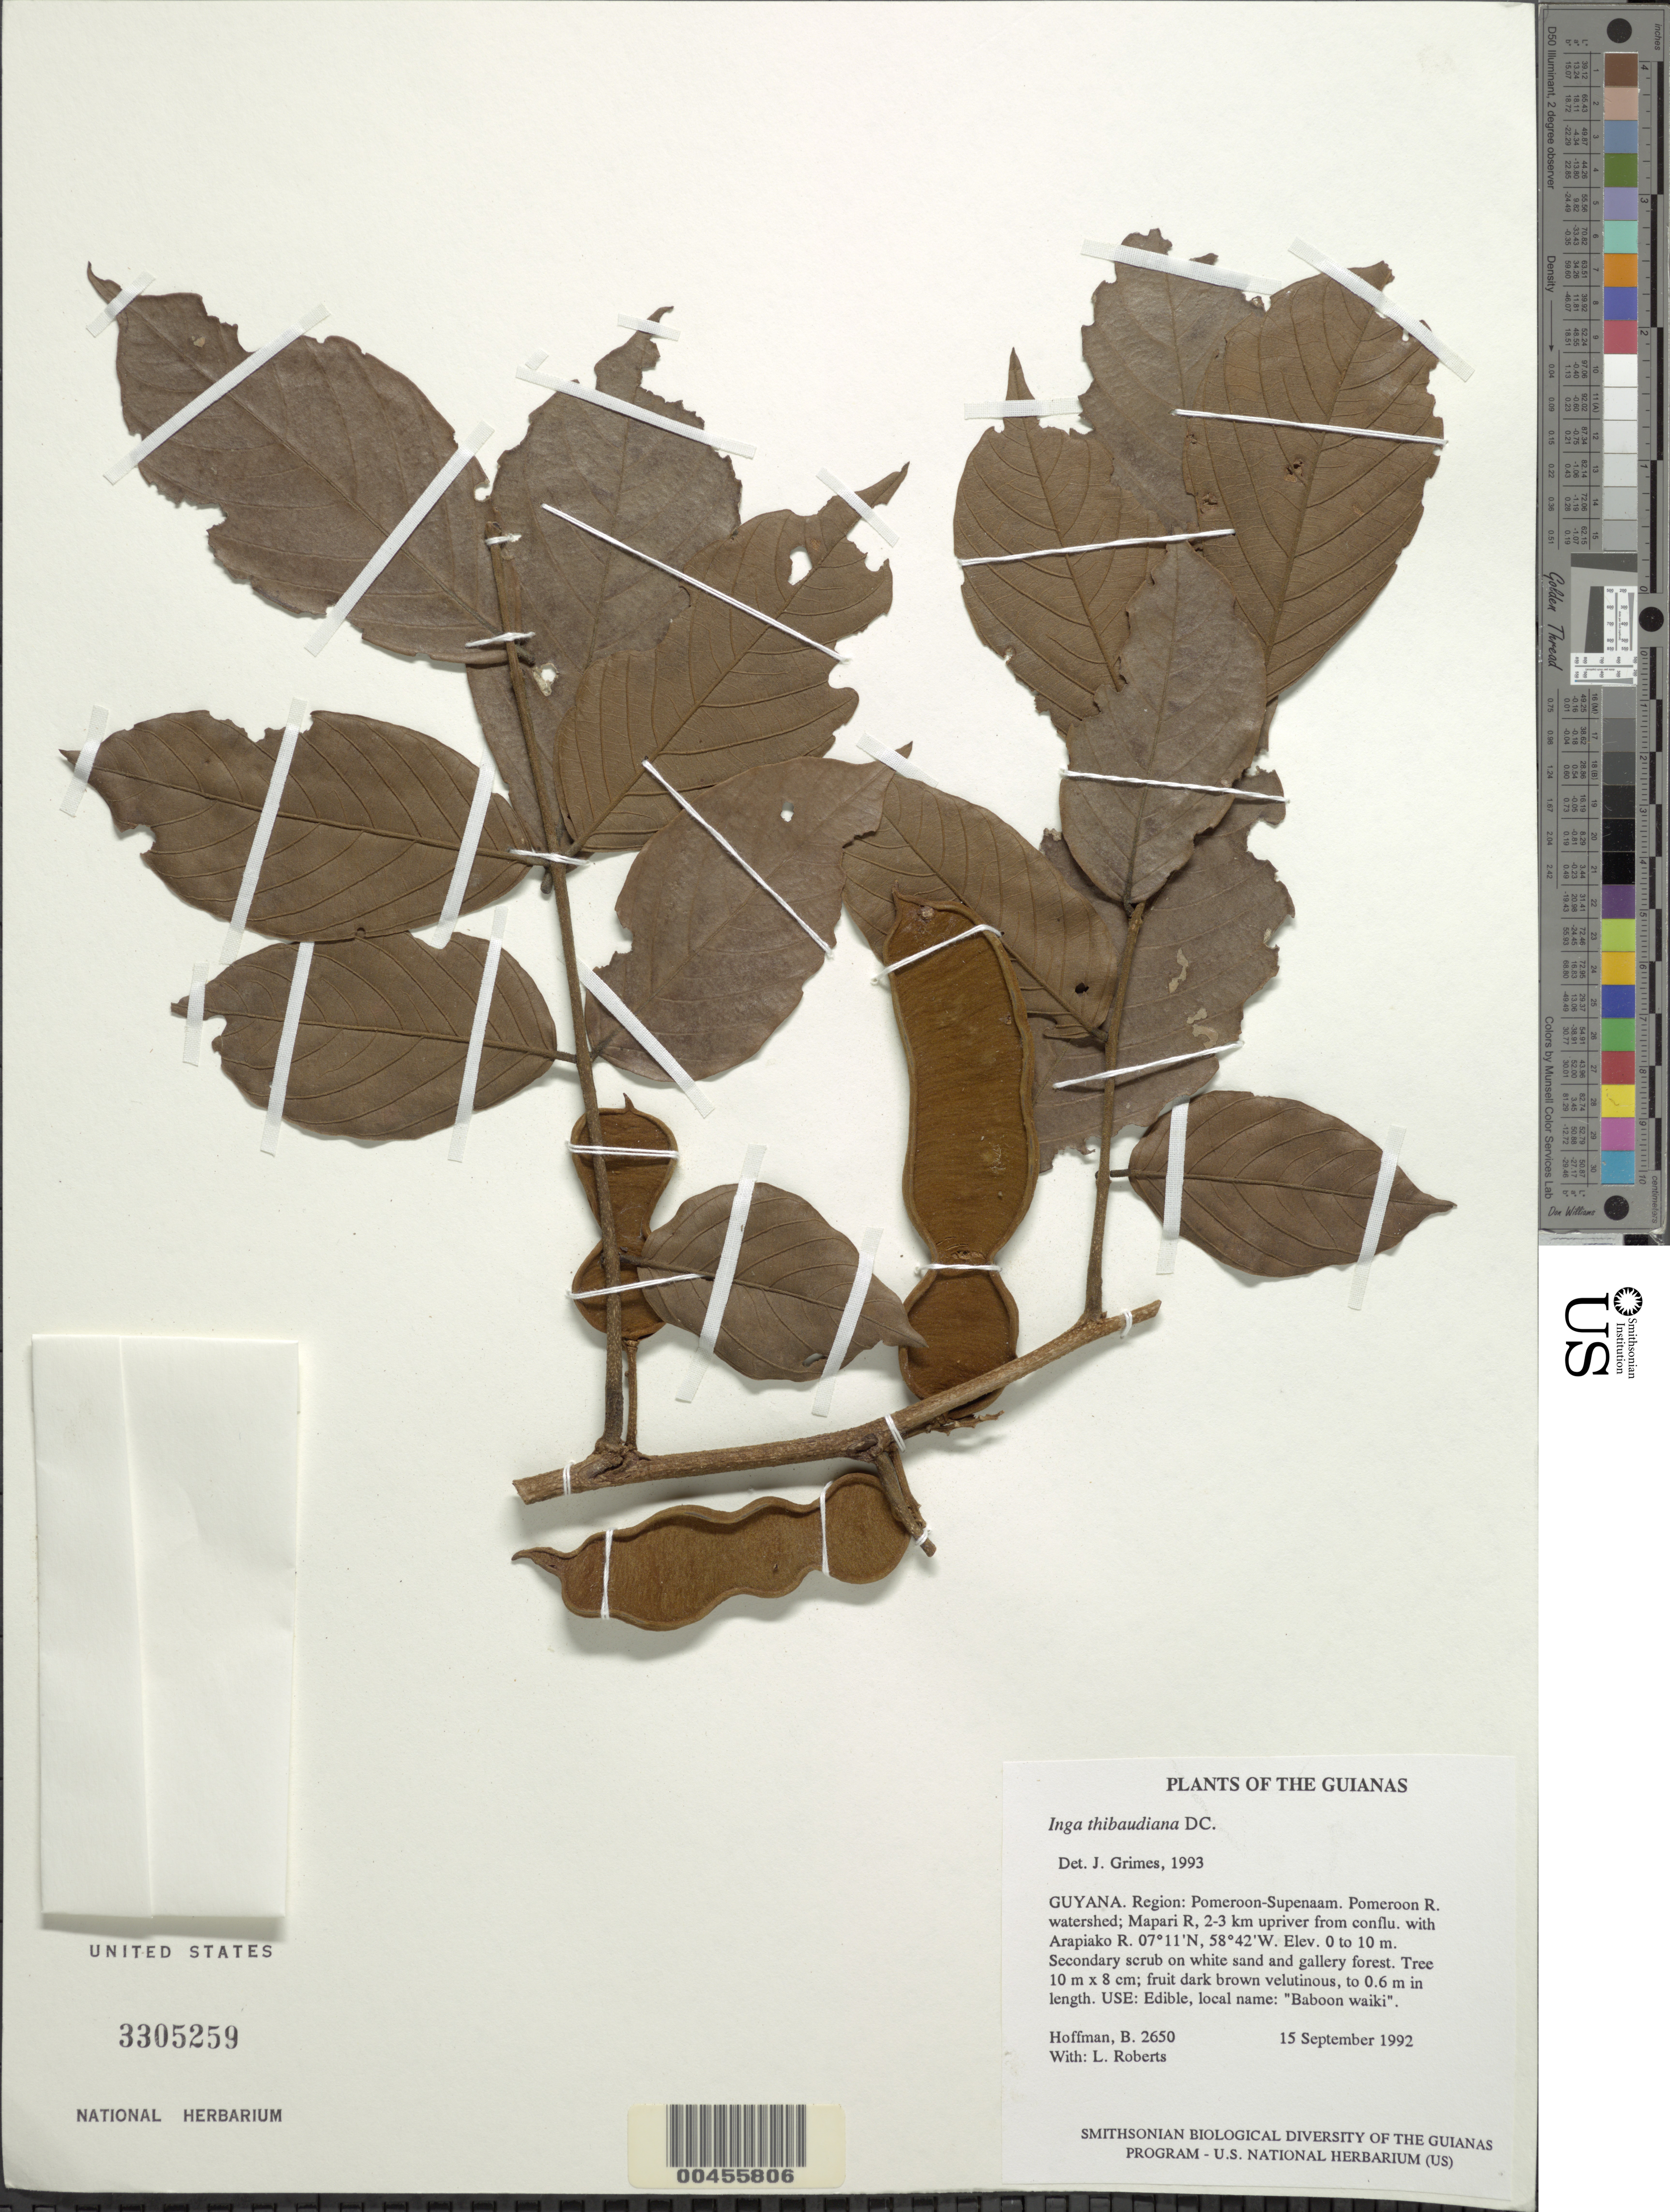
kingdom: Plantae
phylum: Tracheophyta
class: Magnoliopsida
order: Fabales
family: Fabaceae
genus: Inga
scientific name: Inga thibaudiana subsp. thibaudiana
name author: DC.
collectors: B. Hoffman & L. Roberts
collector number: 2650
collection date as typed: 15 September 1992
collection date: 1992-09-15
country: Guyana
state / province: Pomeroon-Supenaam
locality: Pomeroon River watershed; Mapari River, 2-3 km upriver from confluence with Arapiako River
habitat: Secondary scrub on white sand and gallery forest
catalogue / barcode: US 3305259